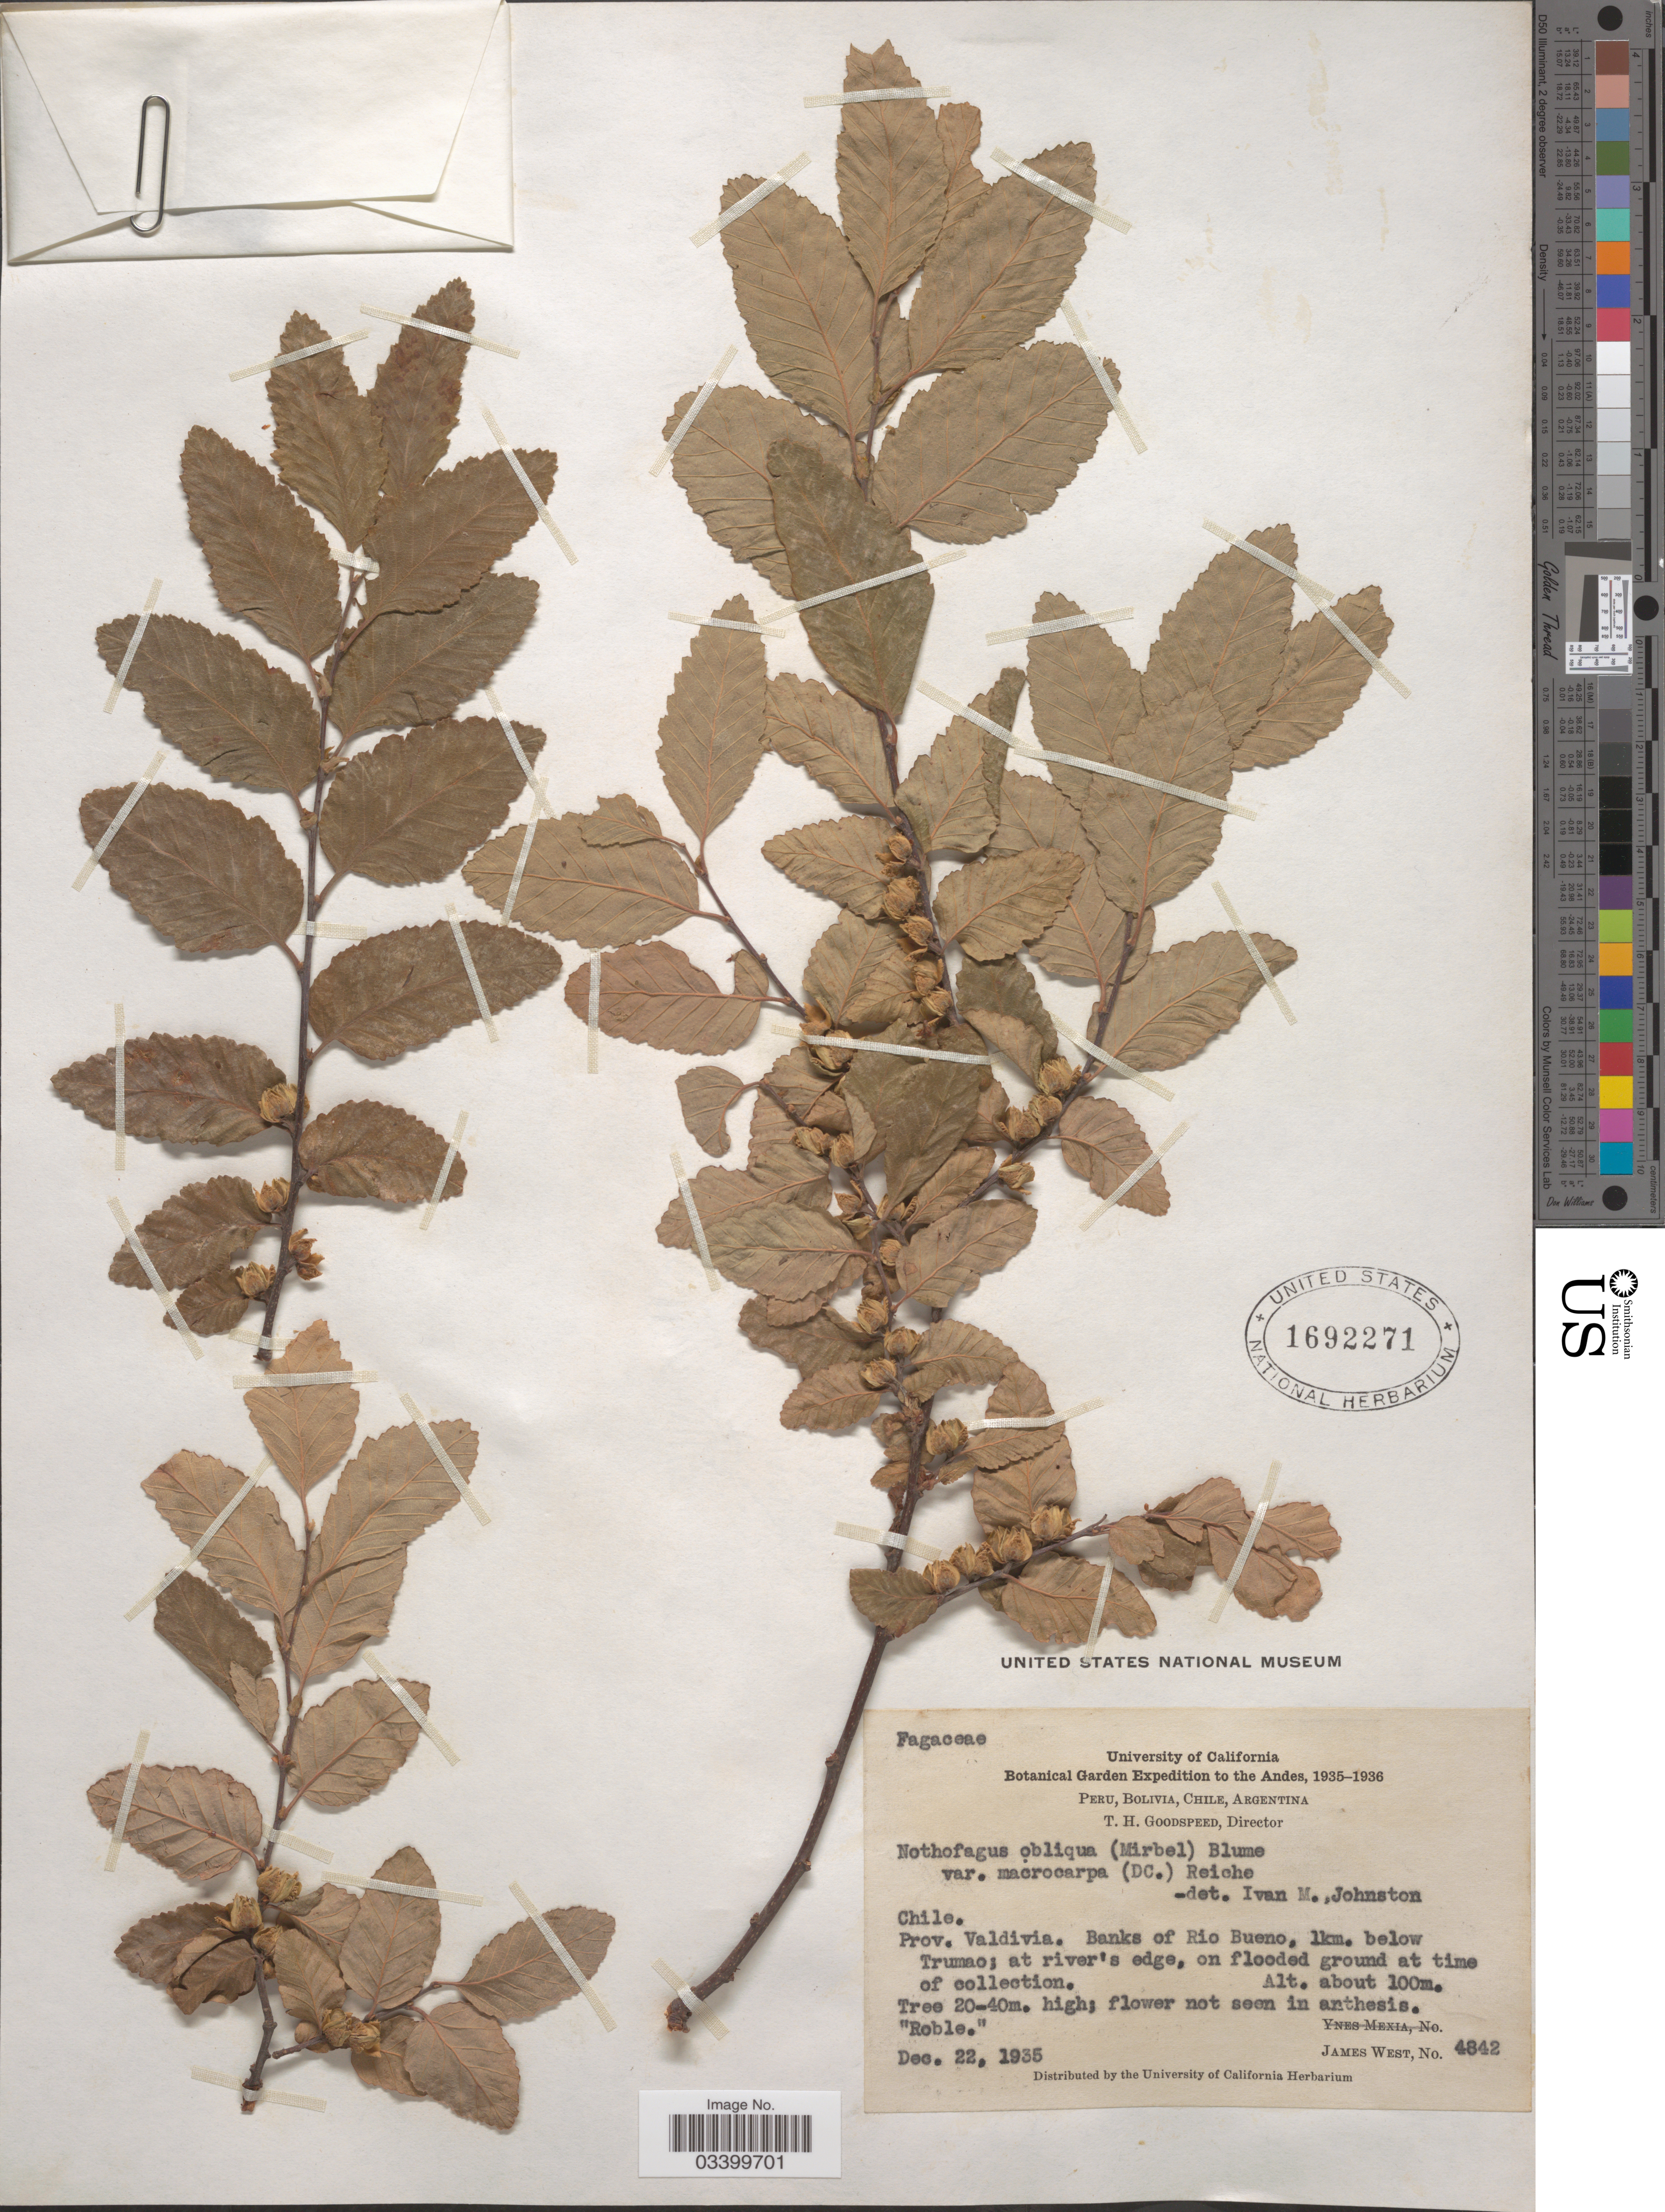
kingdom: Plantae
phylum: Tracheophyta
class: Magnoliopsida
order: Fagales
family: Nothofagaceae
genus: Nothofagus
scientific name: Nothofagus obliqua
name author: (Mirb.) Oerst.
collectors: J. West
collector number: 4842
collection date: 1935-12-22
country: Chile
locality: Valdivia. Banks of Rio Bueno, 1km. below Trumao; at river's edge.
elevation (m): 100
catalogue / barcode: US 1692271